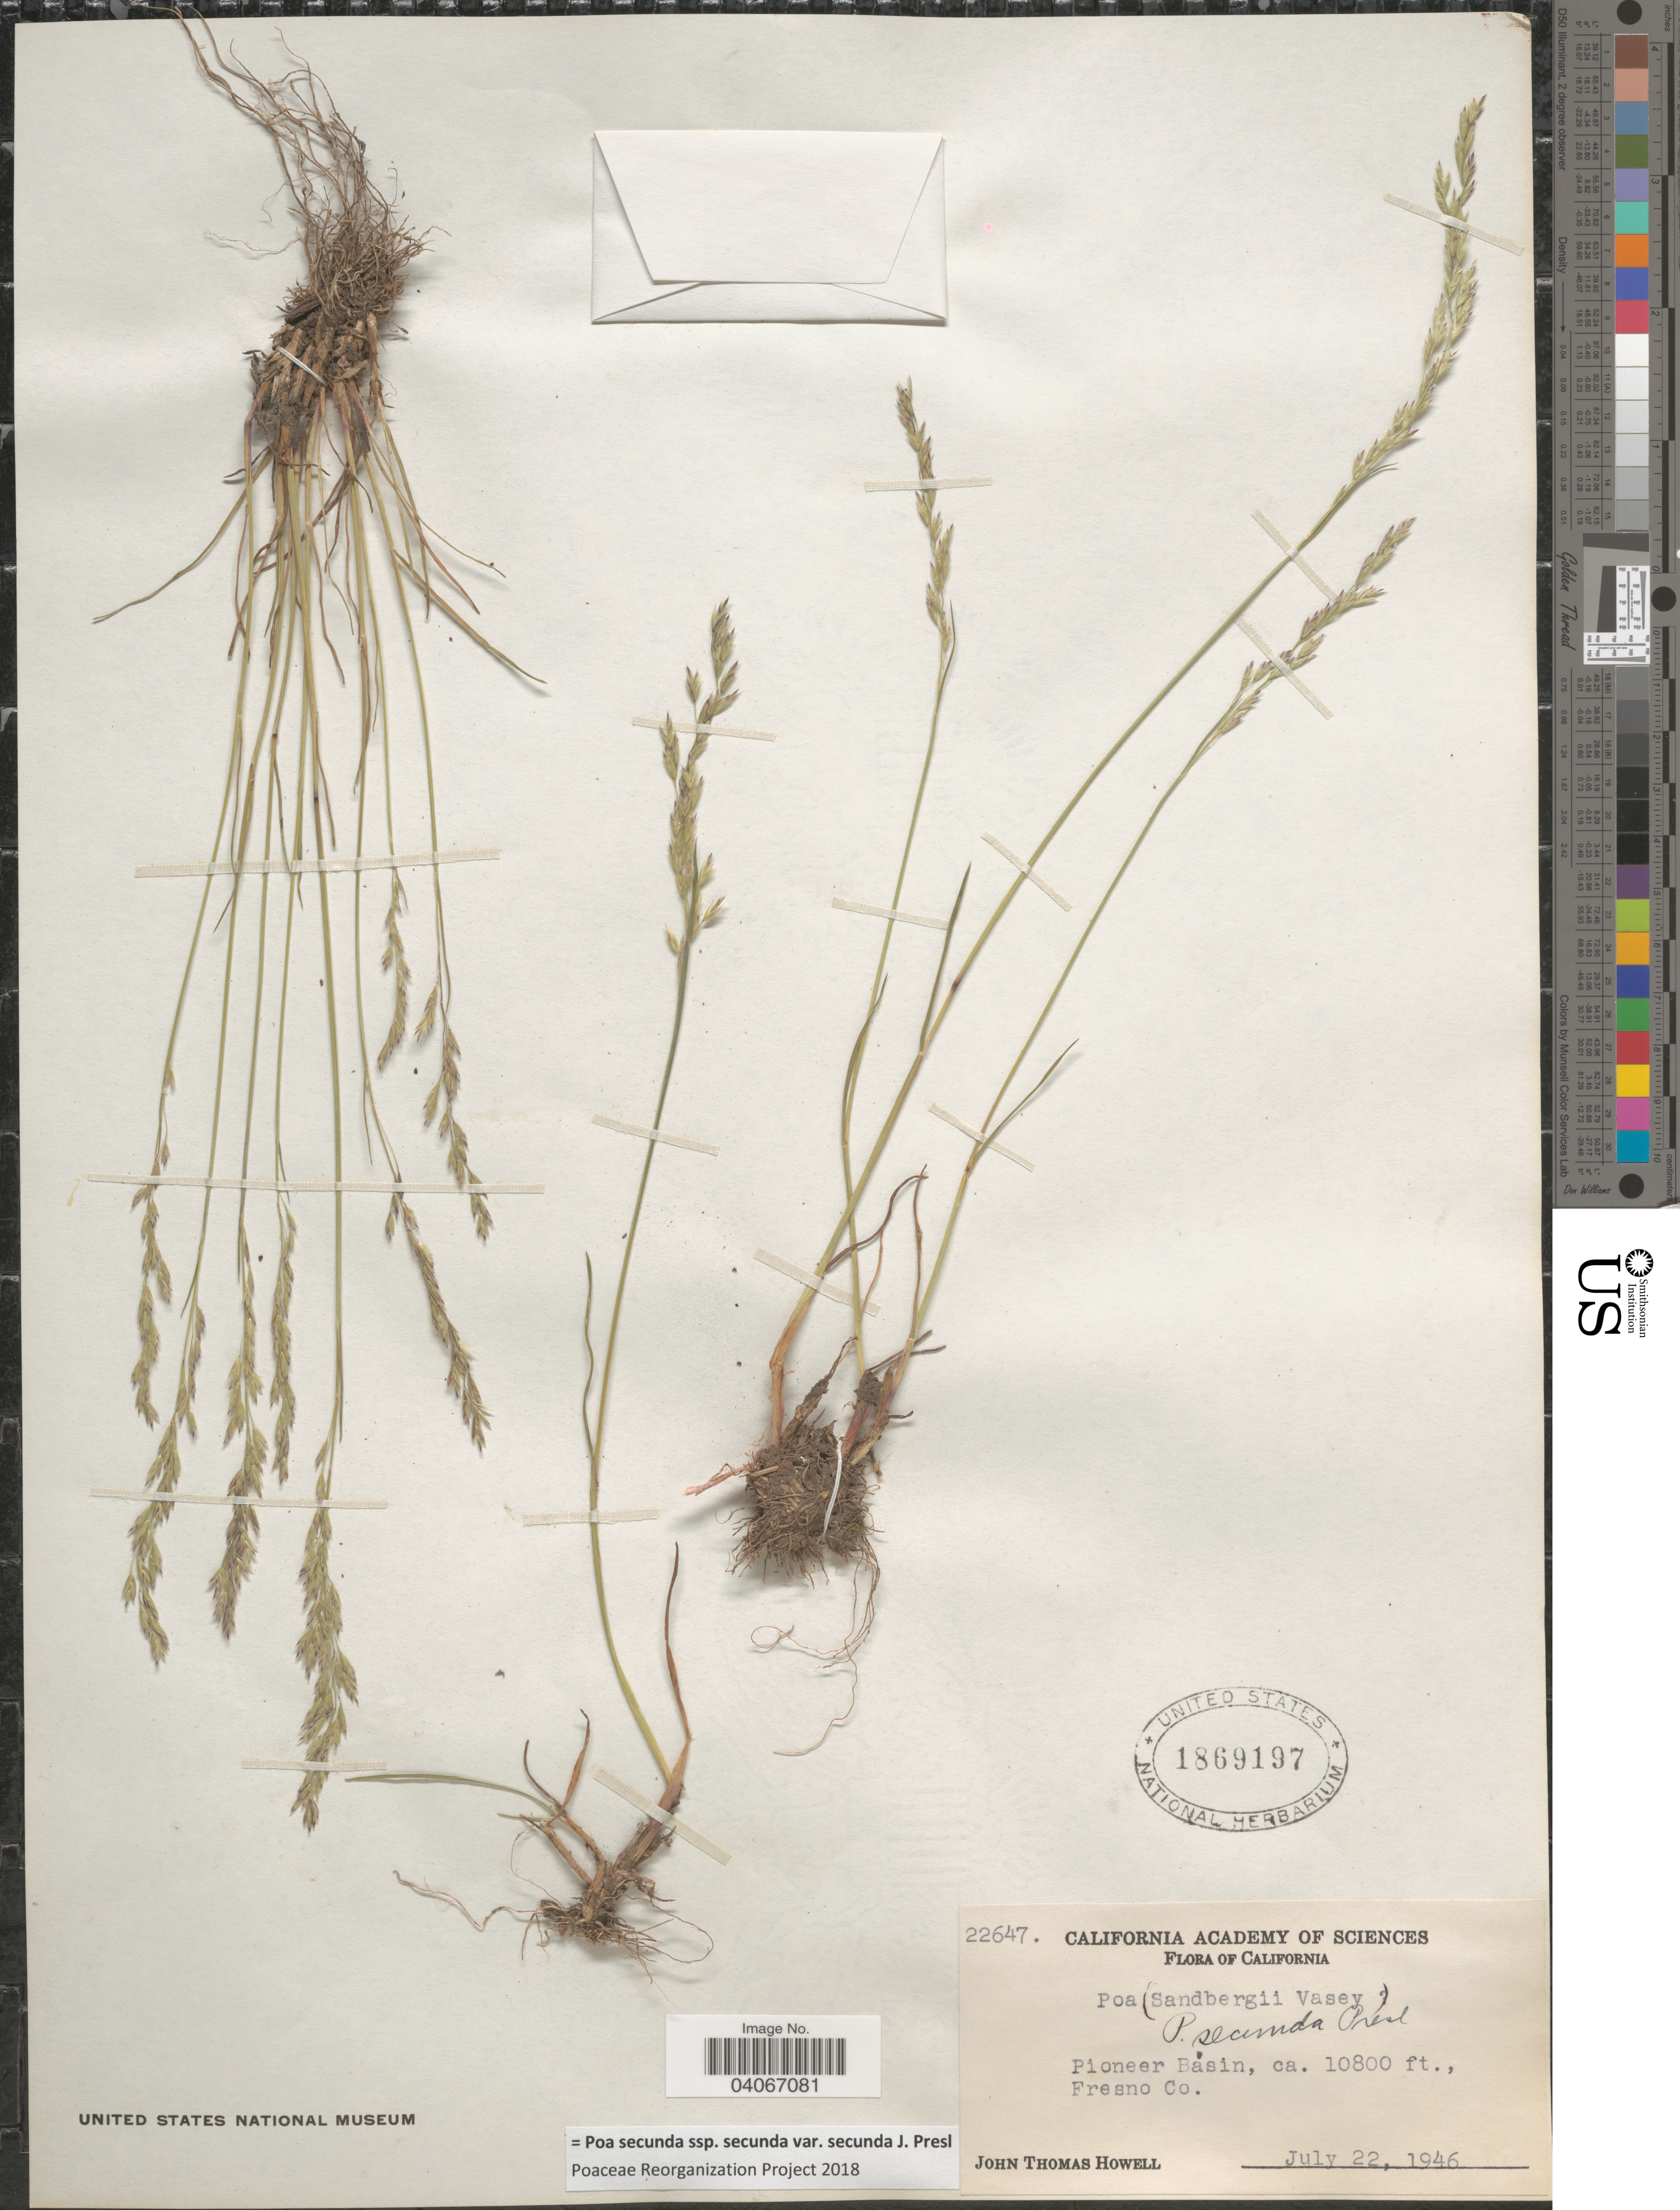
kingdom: Plantae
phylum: Tracheophyta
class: Liliopsida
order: Poales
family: Poaceae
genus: Poa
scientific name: Poa secunda subsp. secunda var. secunda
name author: J. Presl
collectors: J. T. Howell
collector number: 22647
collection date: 1946-07-22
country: United States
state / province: California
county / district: Fresno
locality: Pioneer Basin, Fresno Co.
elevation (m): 3292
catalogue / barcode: US 1869197